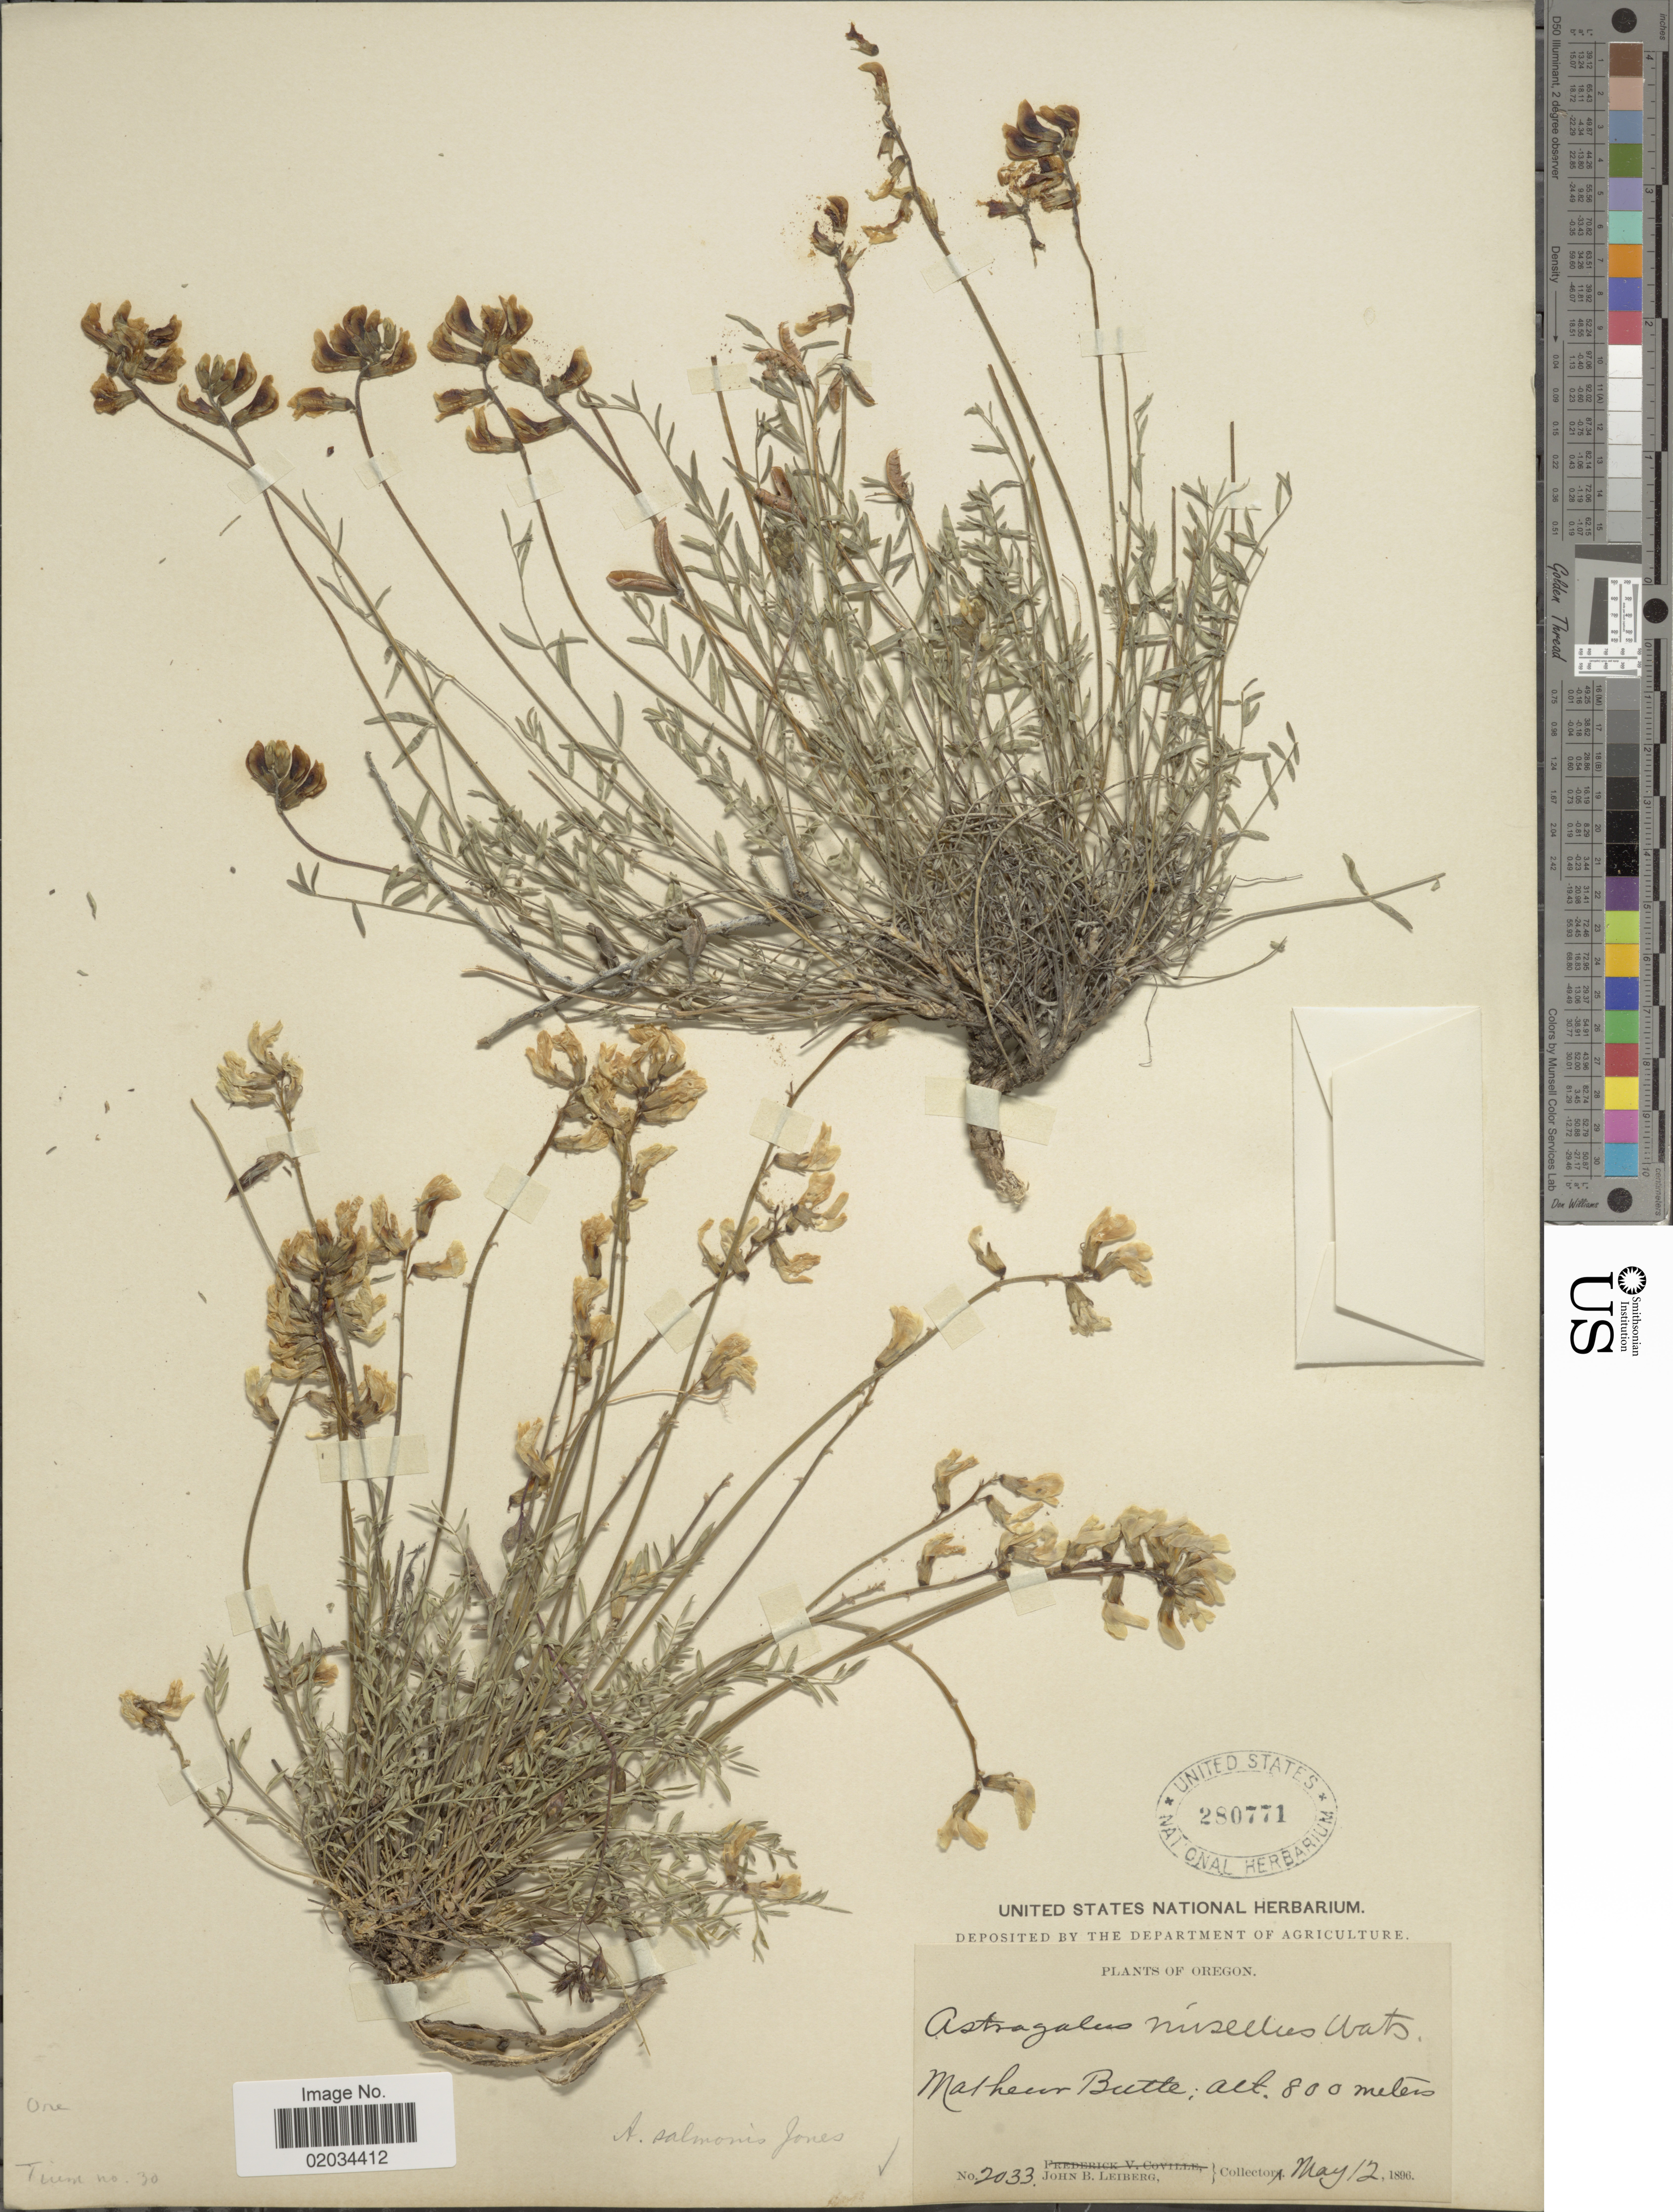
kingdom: Plantae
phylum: Tracheophyta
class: Magnoliopsida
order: Fabales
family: Fabaceae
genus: Astragalus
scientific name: Astragalus salmonis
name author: M.E. Jones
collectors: J. Leiberg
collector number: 2033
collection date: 1896-05-12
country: United States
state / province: Oregon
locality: Malheur Butte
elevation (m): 800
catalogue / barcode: US 280771